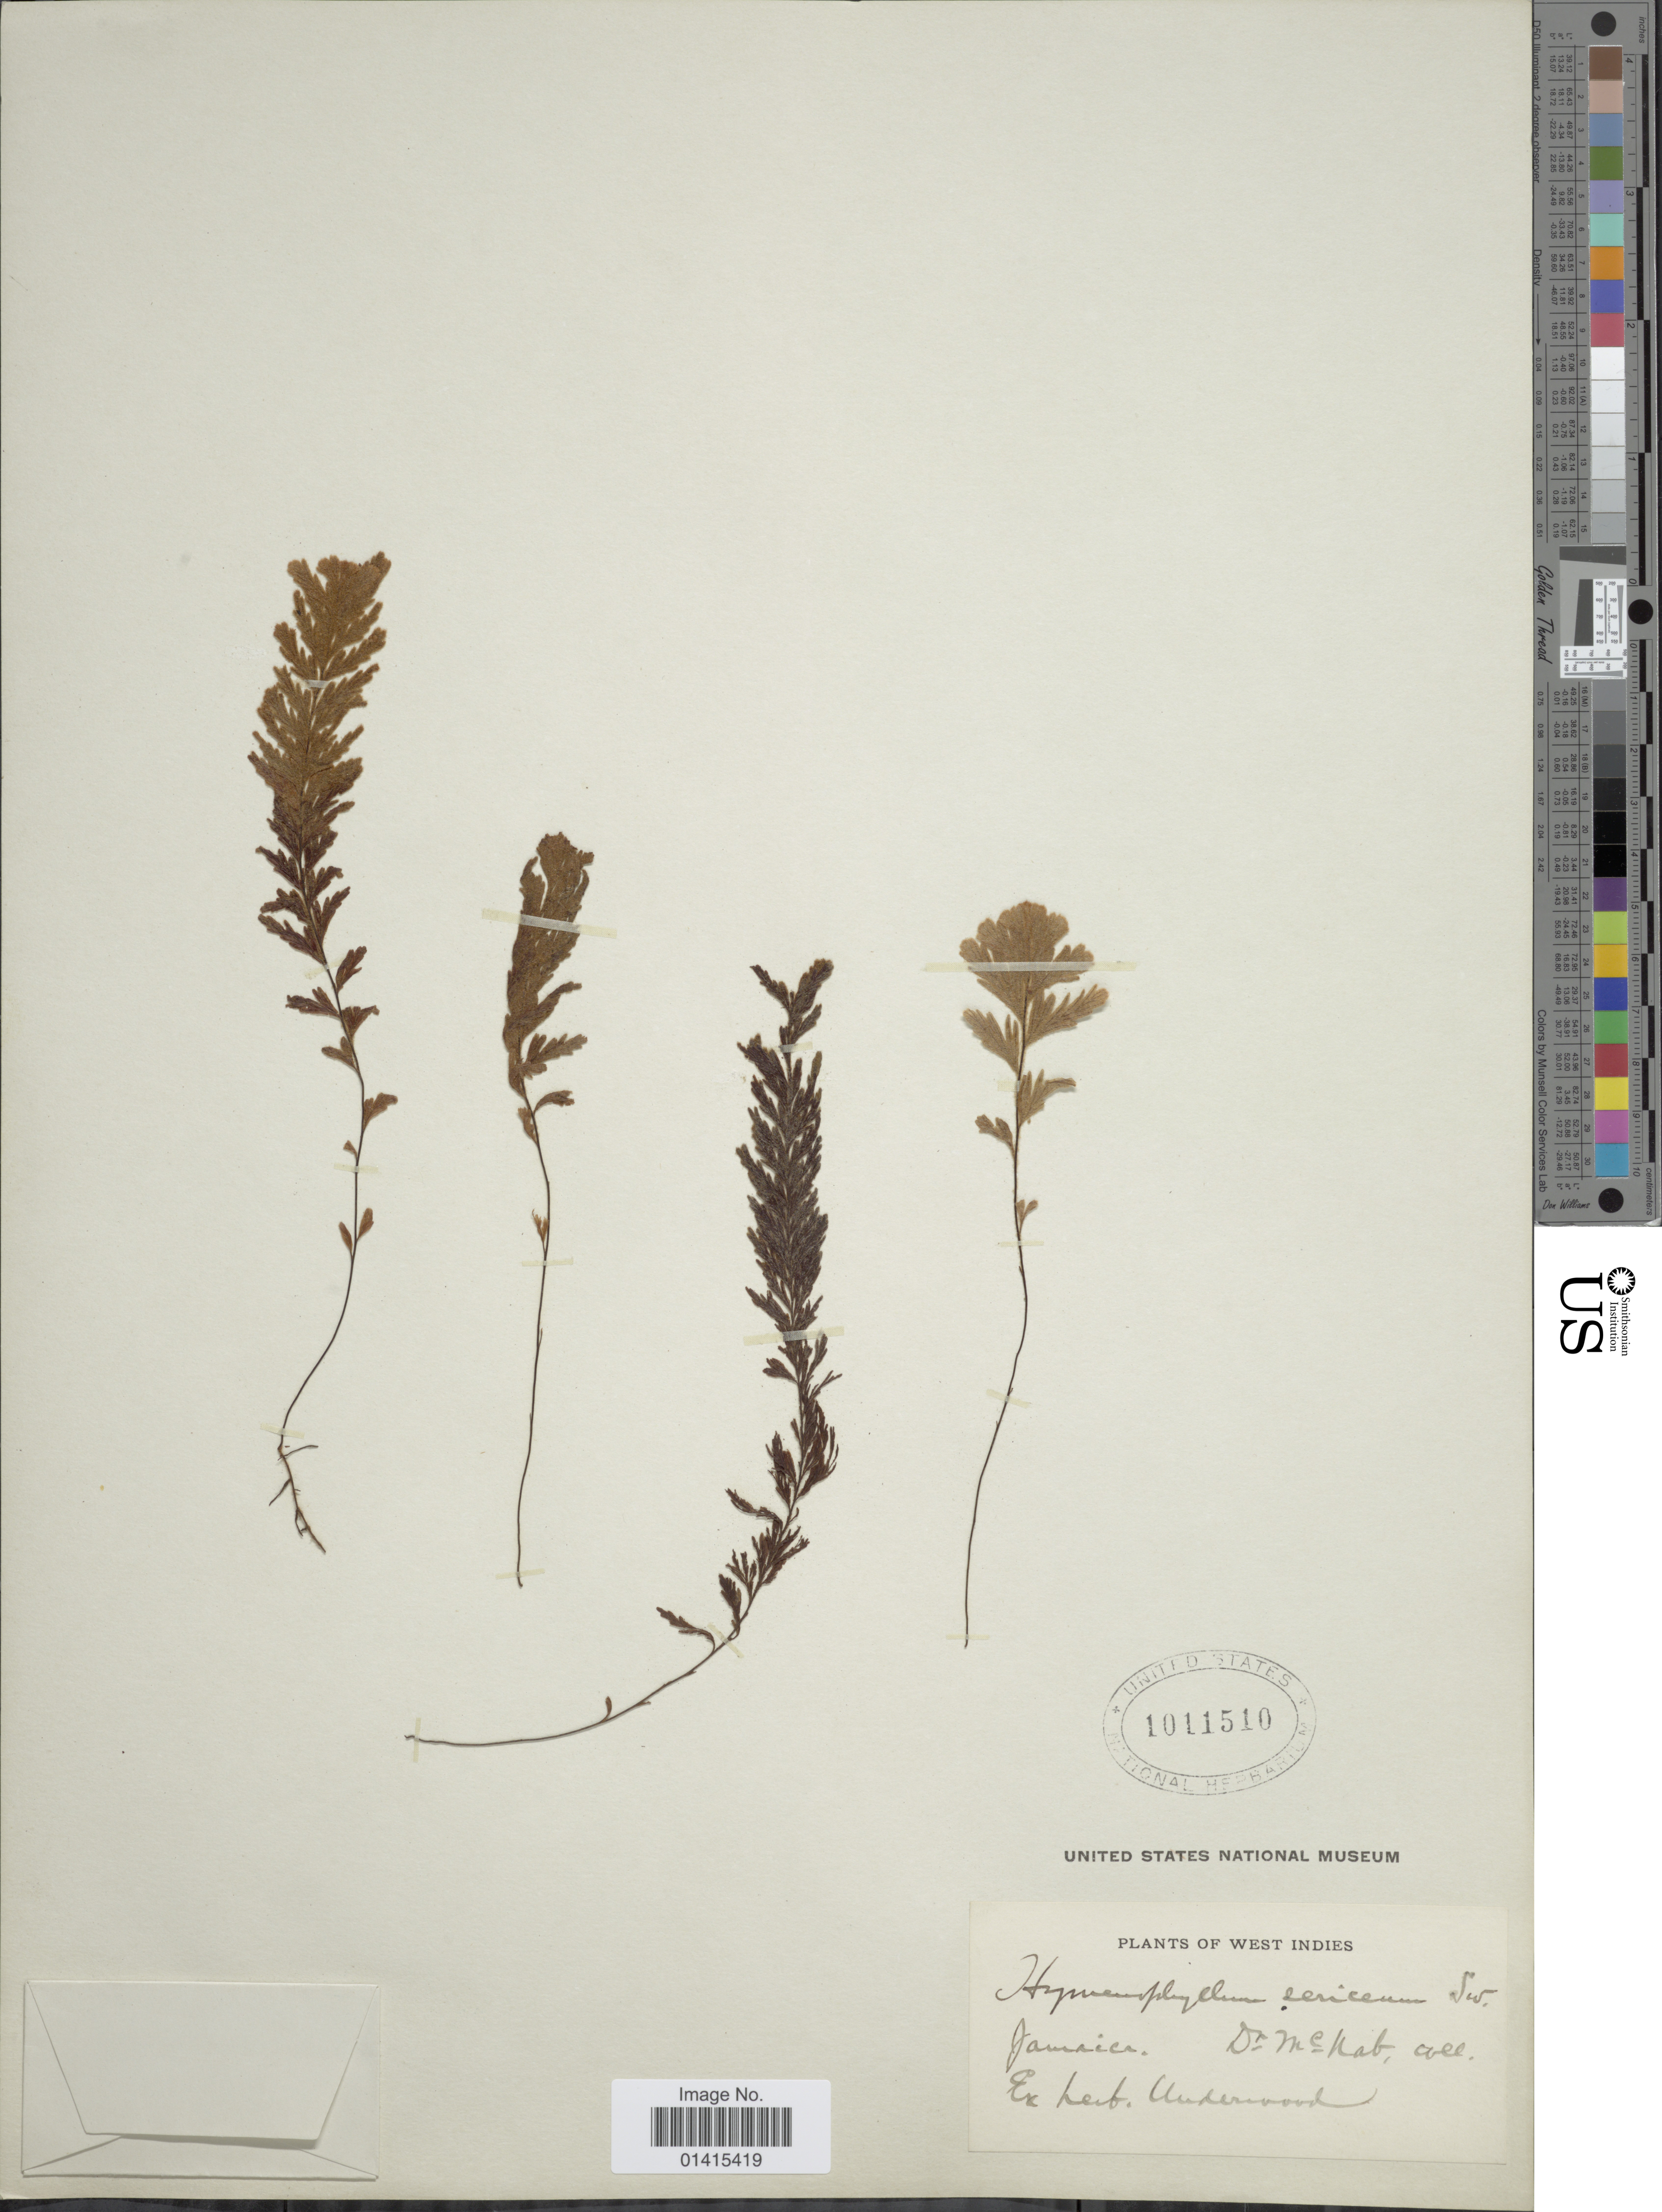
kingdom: Plantae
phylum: Tracheophyta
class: Polypodiopsida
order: Hymenophyllales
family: Hymenophyllaceae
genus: Hymenophyllum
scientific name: Hymenophyllum sericeum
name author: Sw. in Schrad.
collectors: McNab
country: Jamaica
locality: Jamaica, West Indies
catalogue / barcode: US 1011510